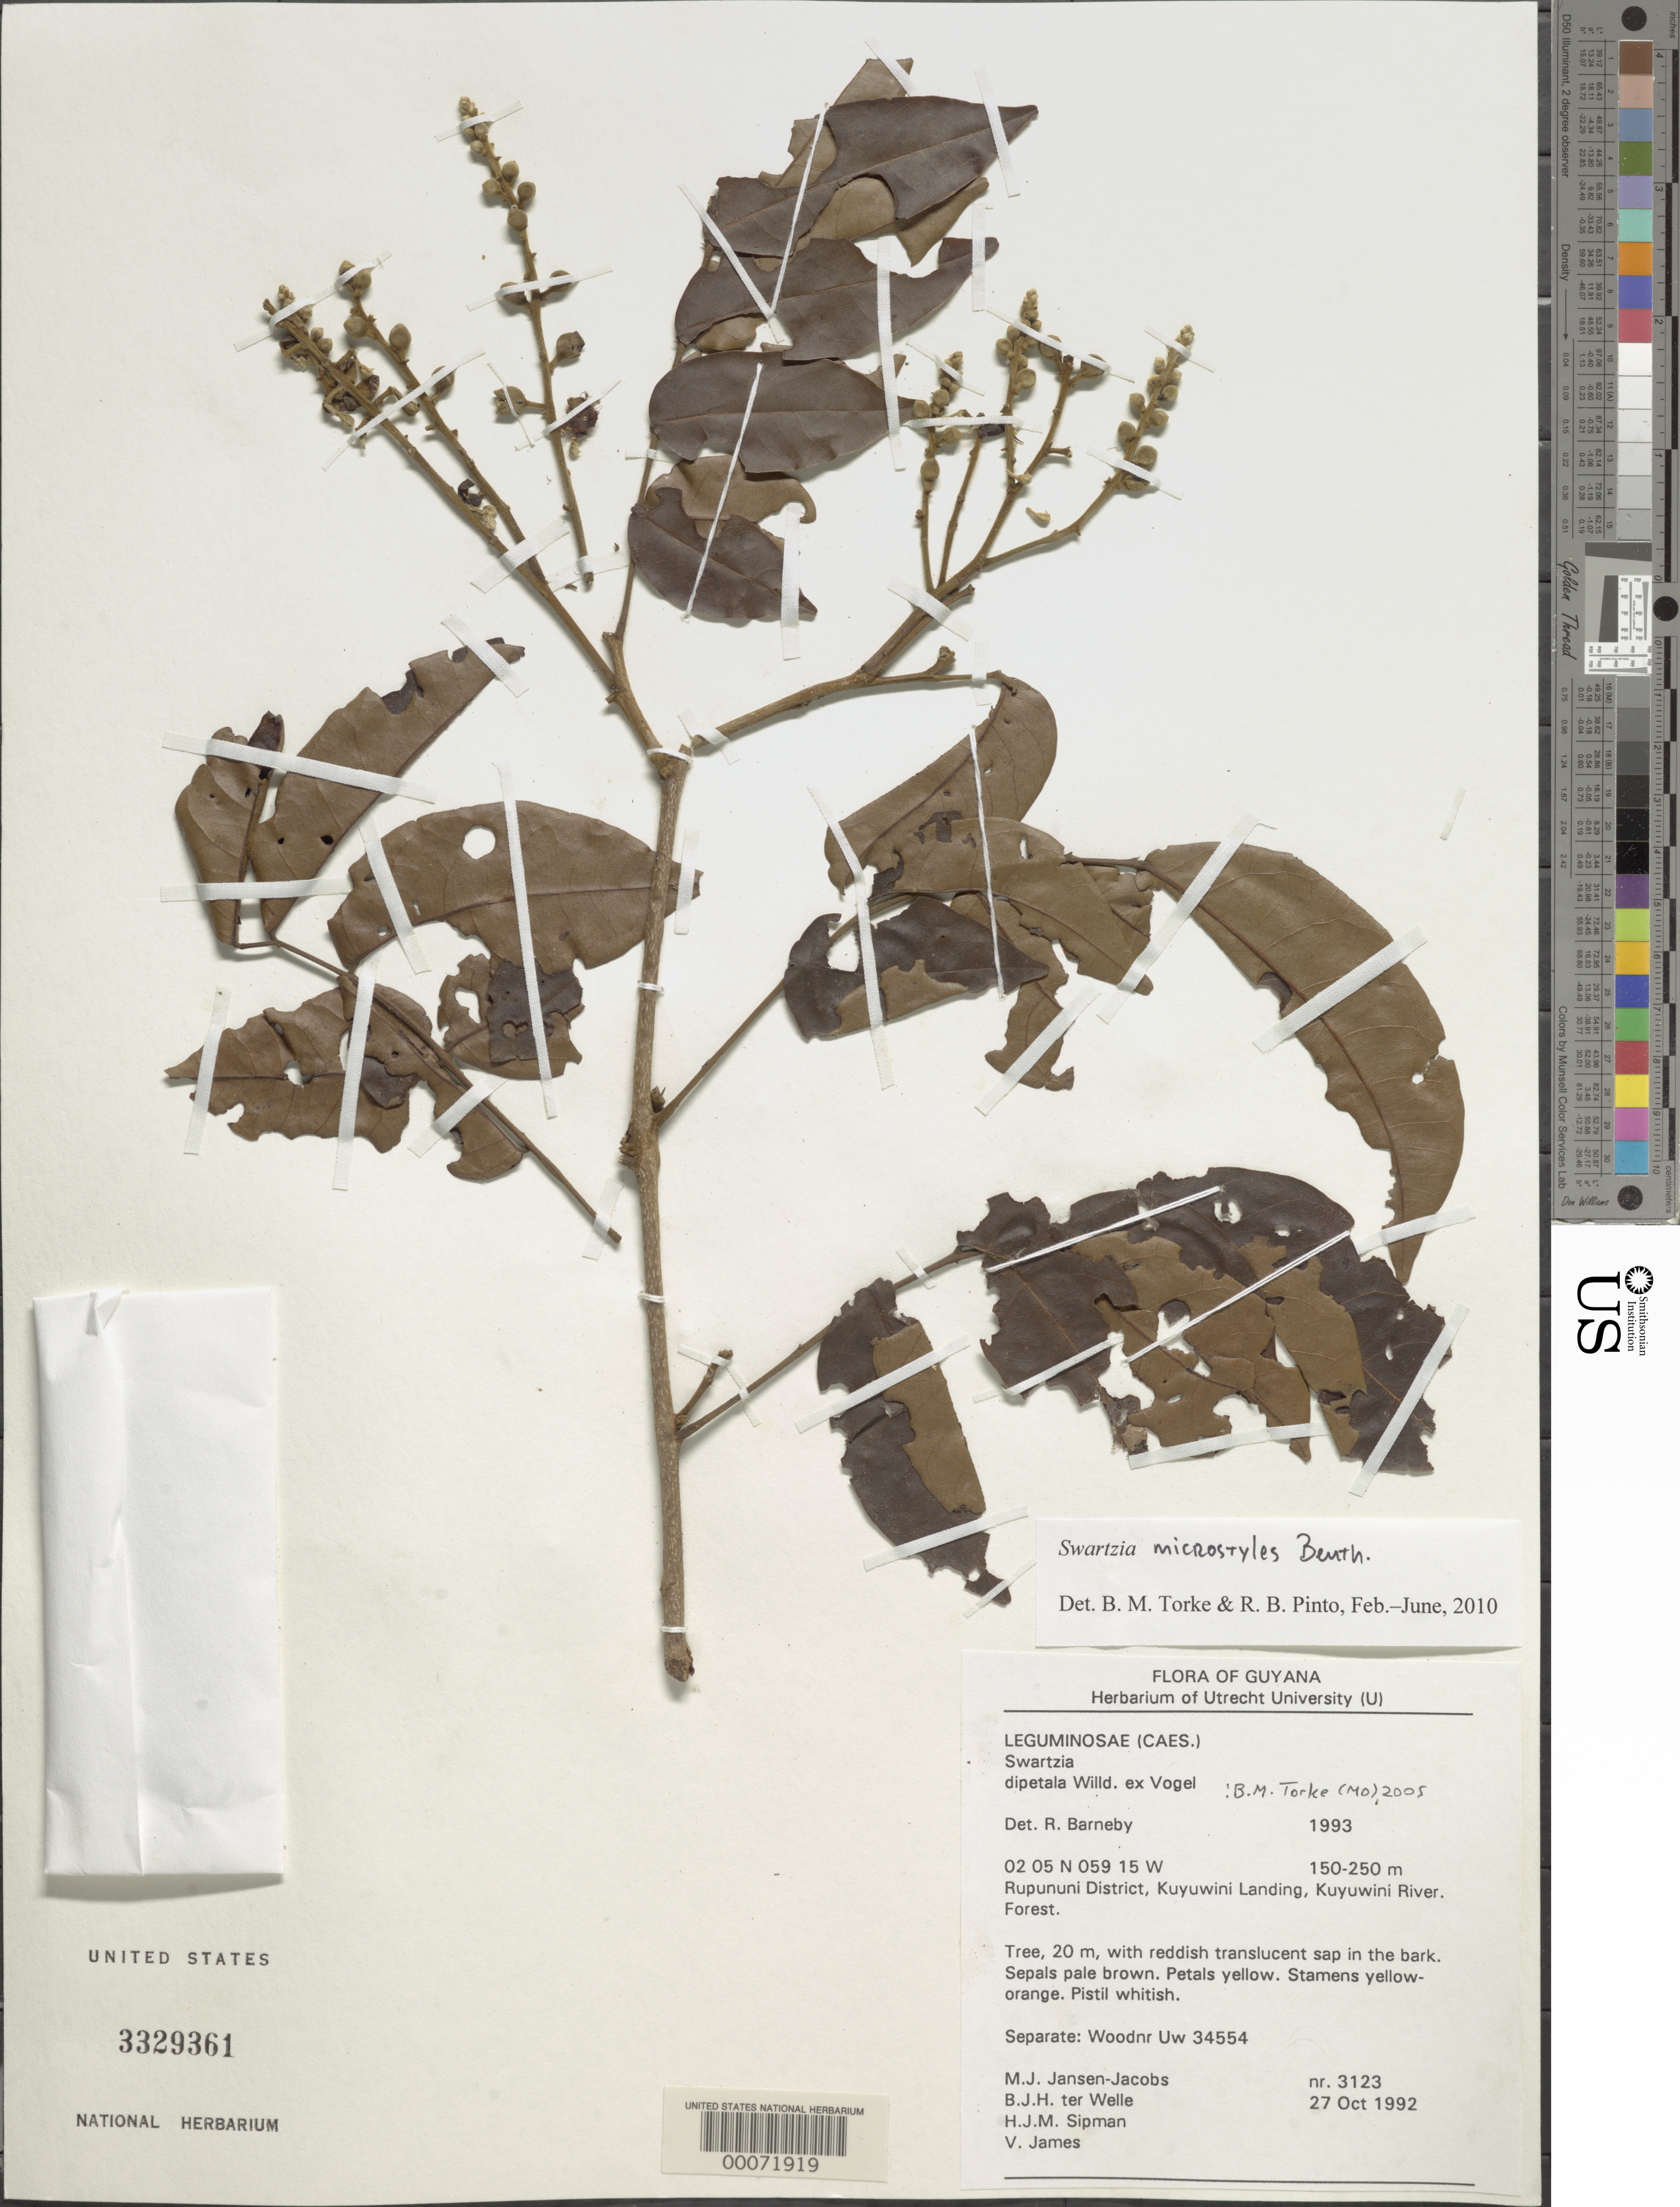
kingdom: Plantae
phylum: Tracheophyta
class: Magnoliopsida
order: Fabales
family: Fabaceae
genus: Swartzia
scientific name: Swartzia dipetala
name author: Willd. ex Vogel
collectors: M. J. Jansen-Jacobs, B. Welle, H. J. M. Sipman & V. James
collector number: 3123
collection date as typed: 27 Oct 1992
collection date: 1992-10-27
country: Guyana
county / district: Rupununi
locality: Kuyuwini Landing, Kuyuwini River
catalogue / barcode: US 3329361